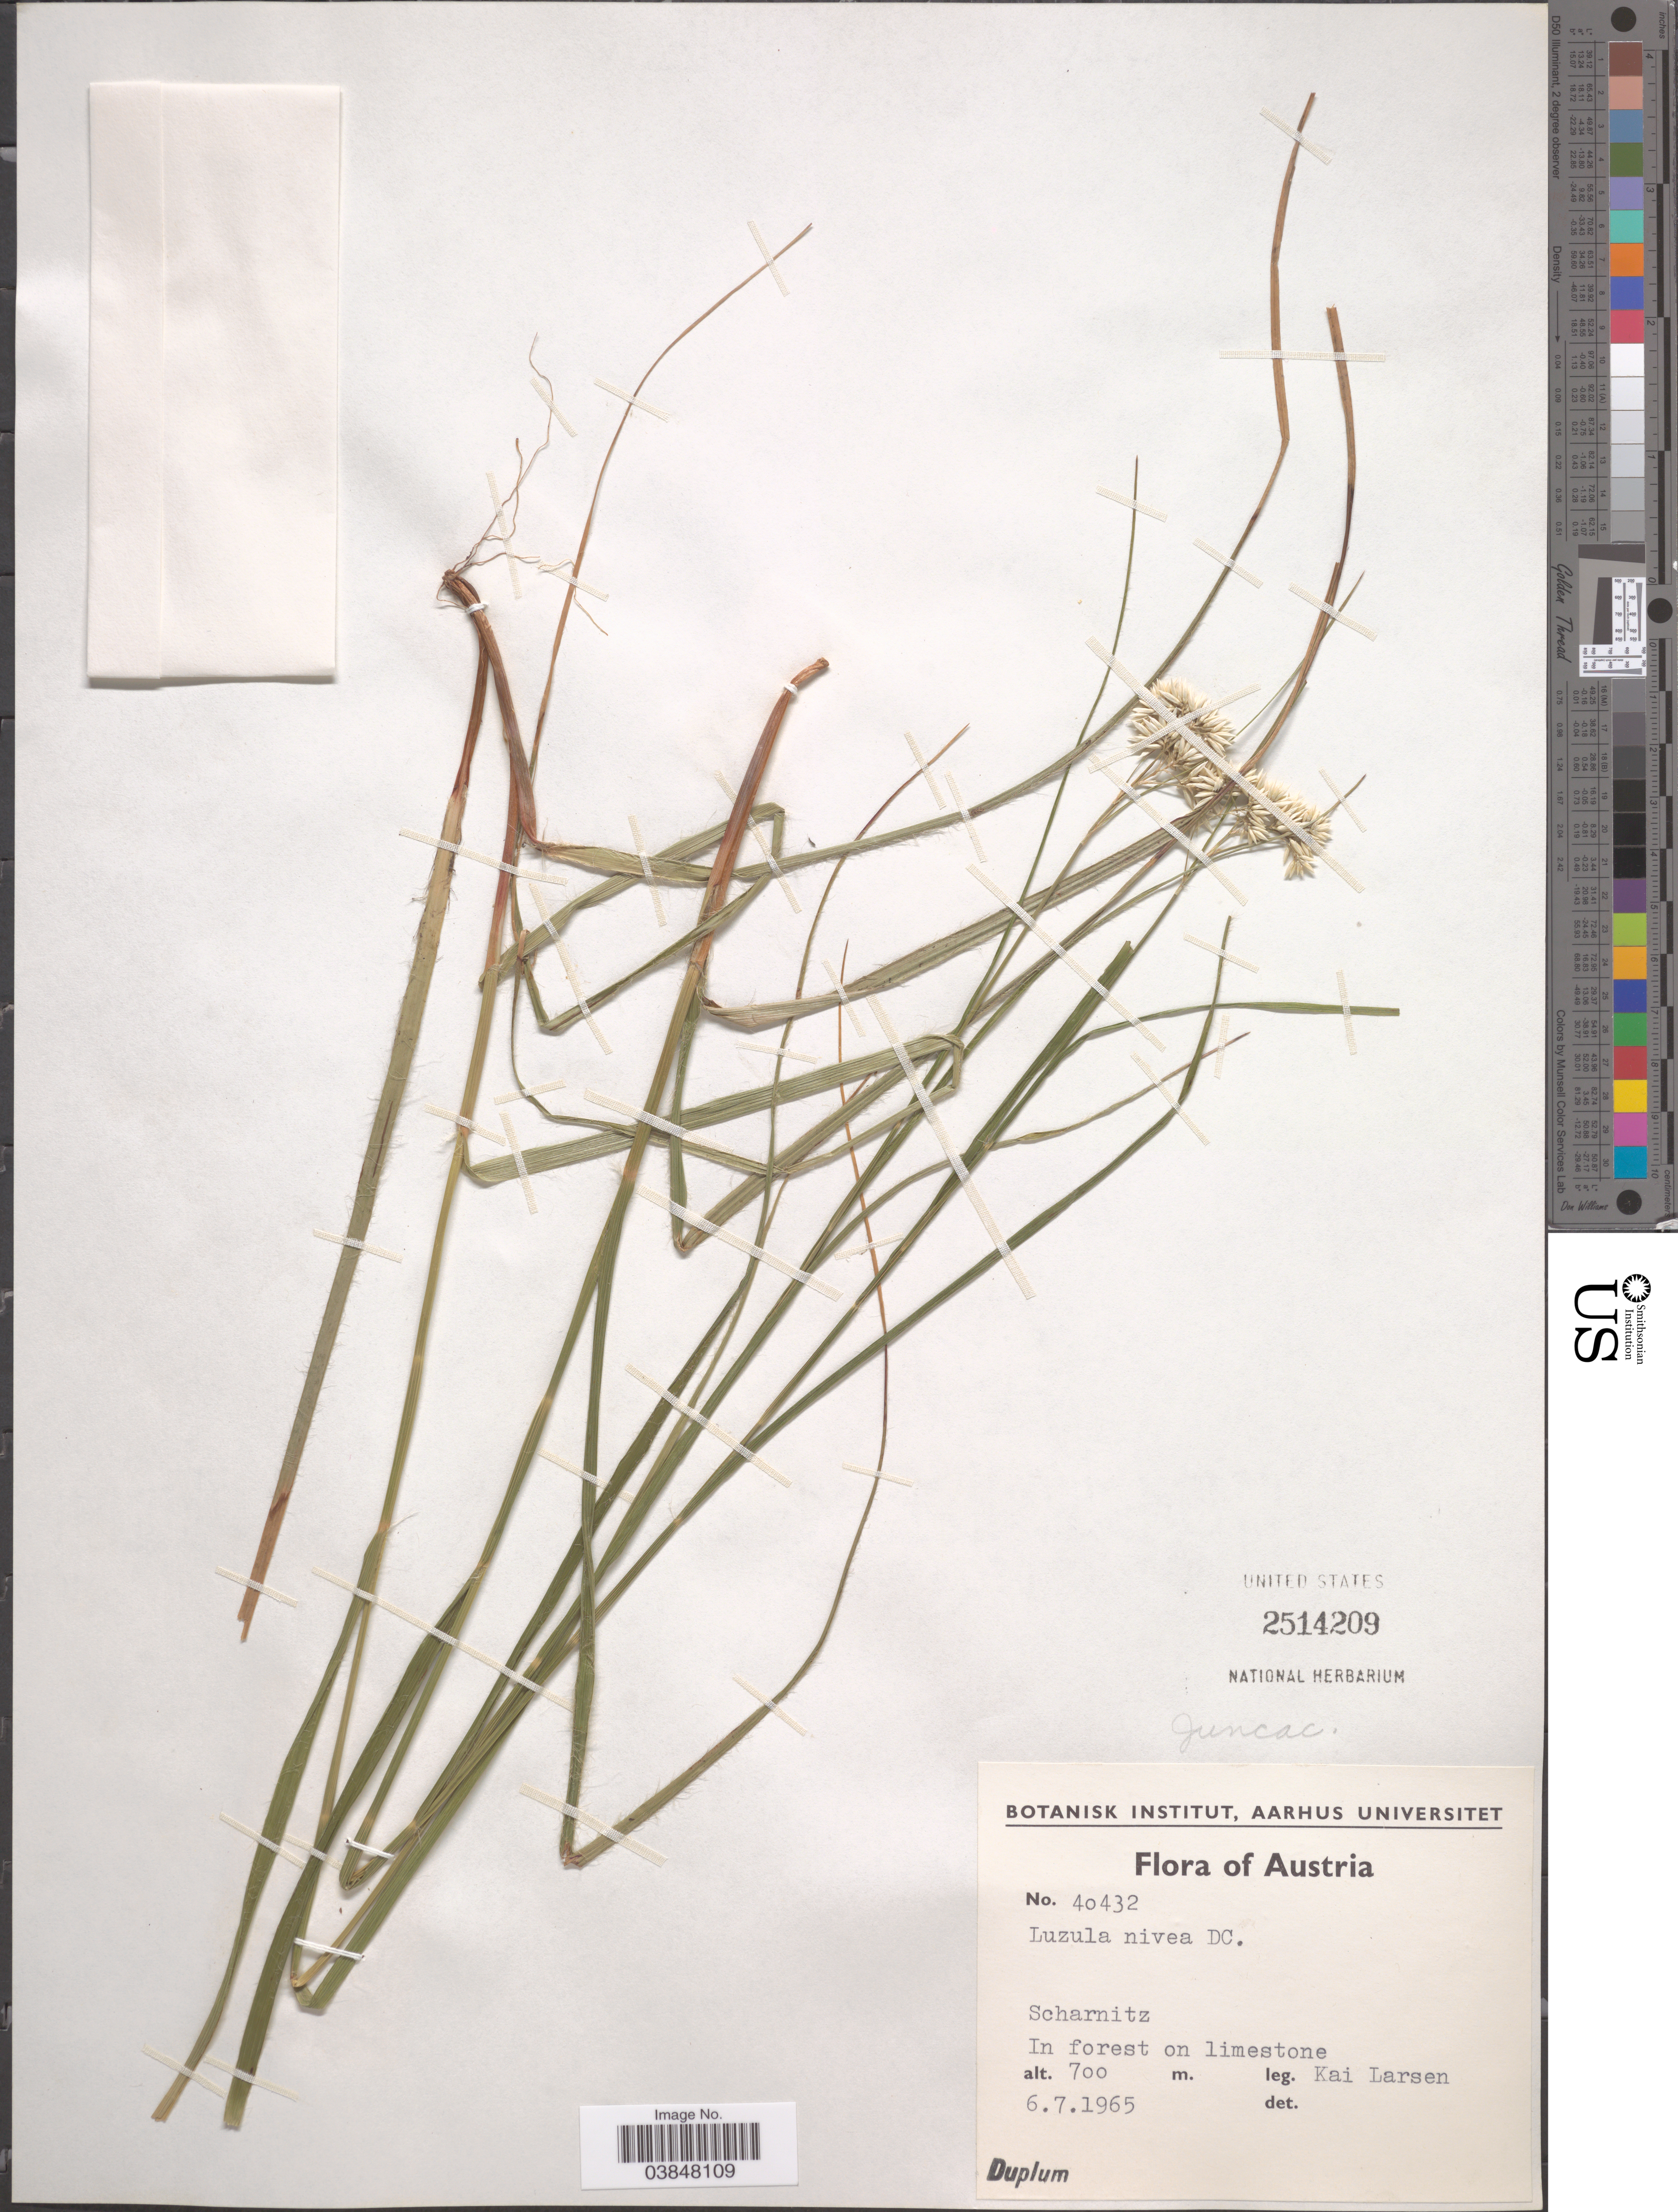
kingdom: Plantae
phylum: Tracheophyta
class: Liliopsida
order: Poales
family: Juncaceae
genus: Luzula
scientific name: Luzula nivea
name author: (L.) DC.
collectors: K. Larsen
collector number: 40432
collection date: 1965-07-06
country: Austria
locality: Scharnitz.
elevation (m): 700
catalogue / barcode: US 2514209